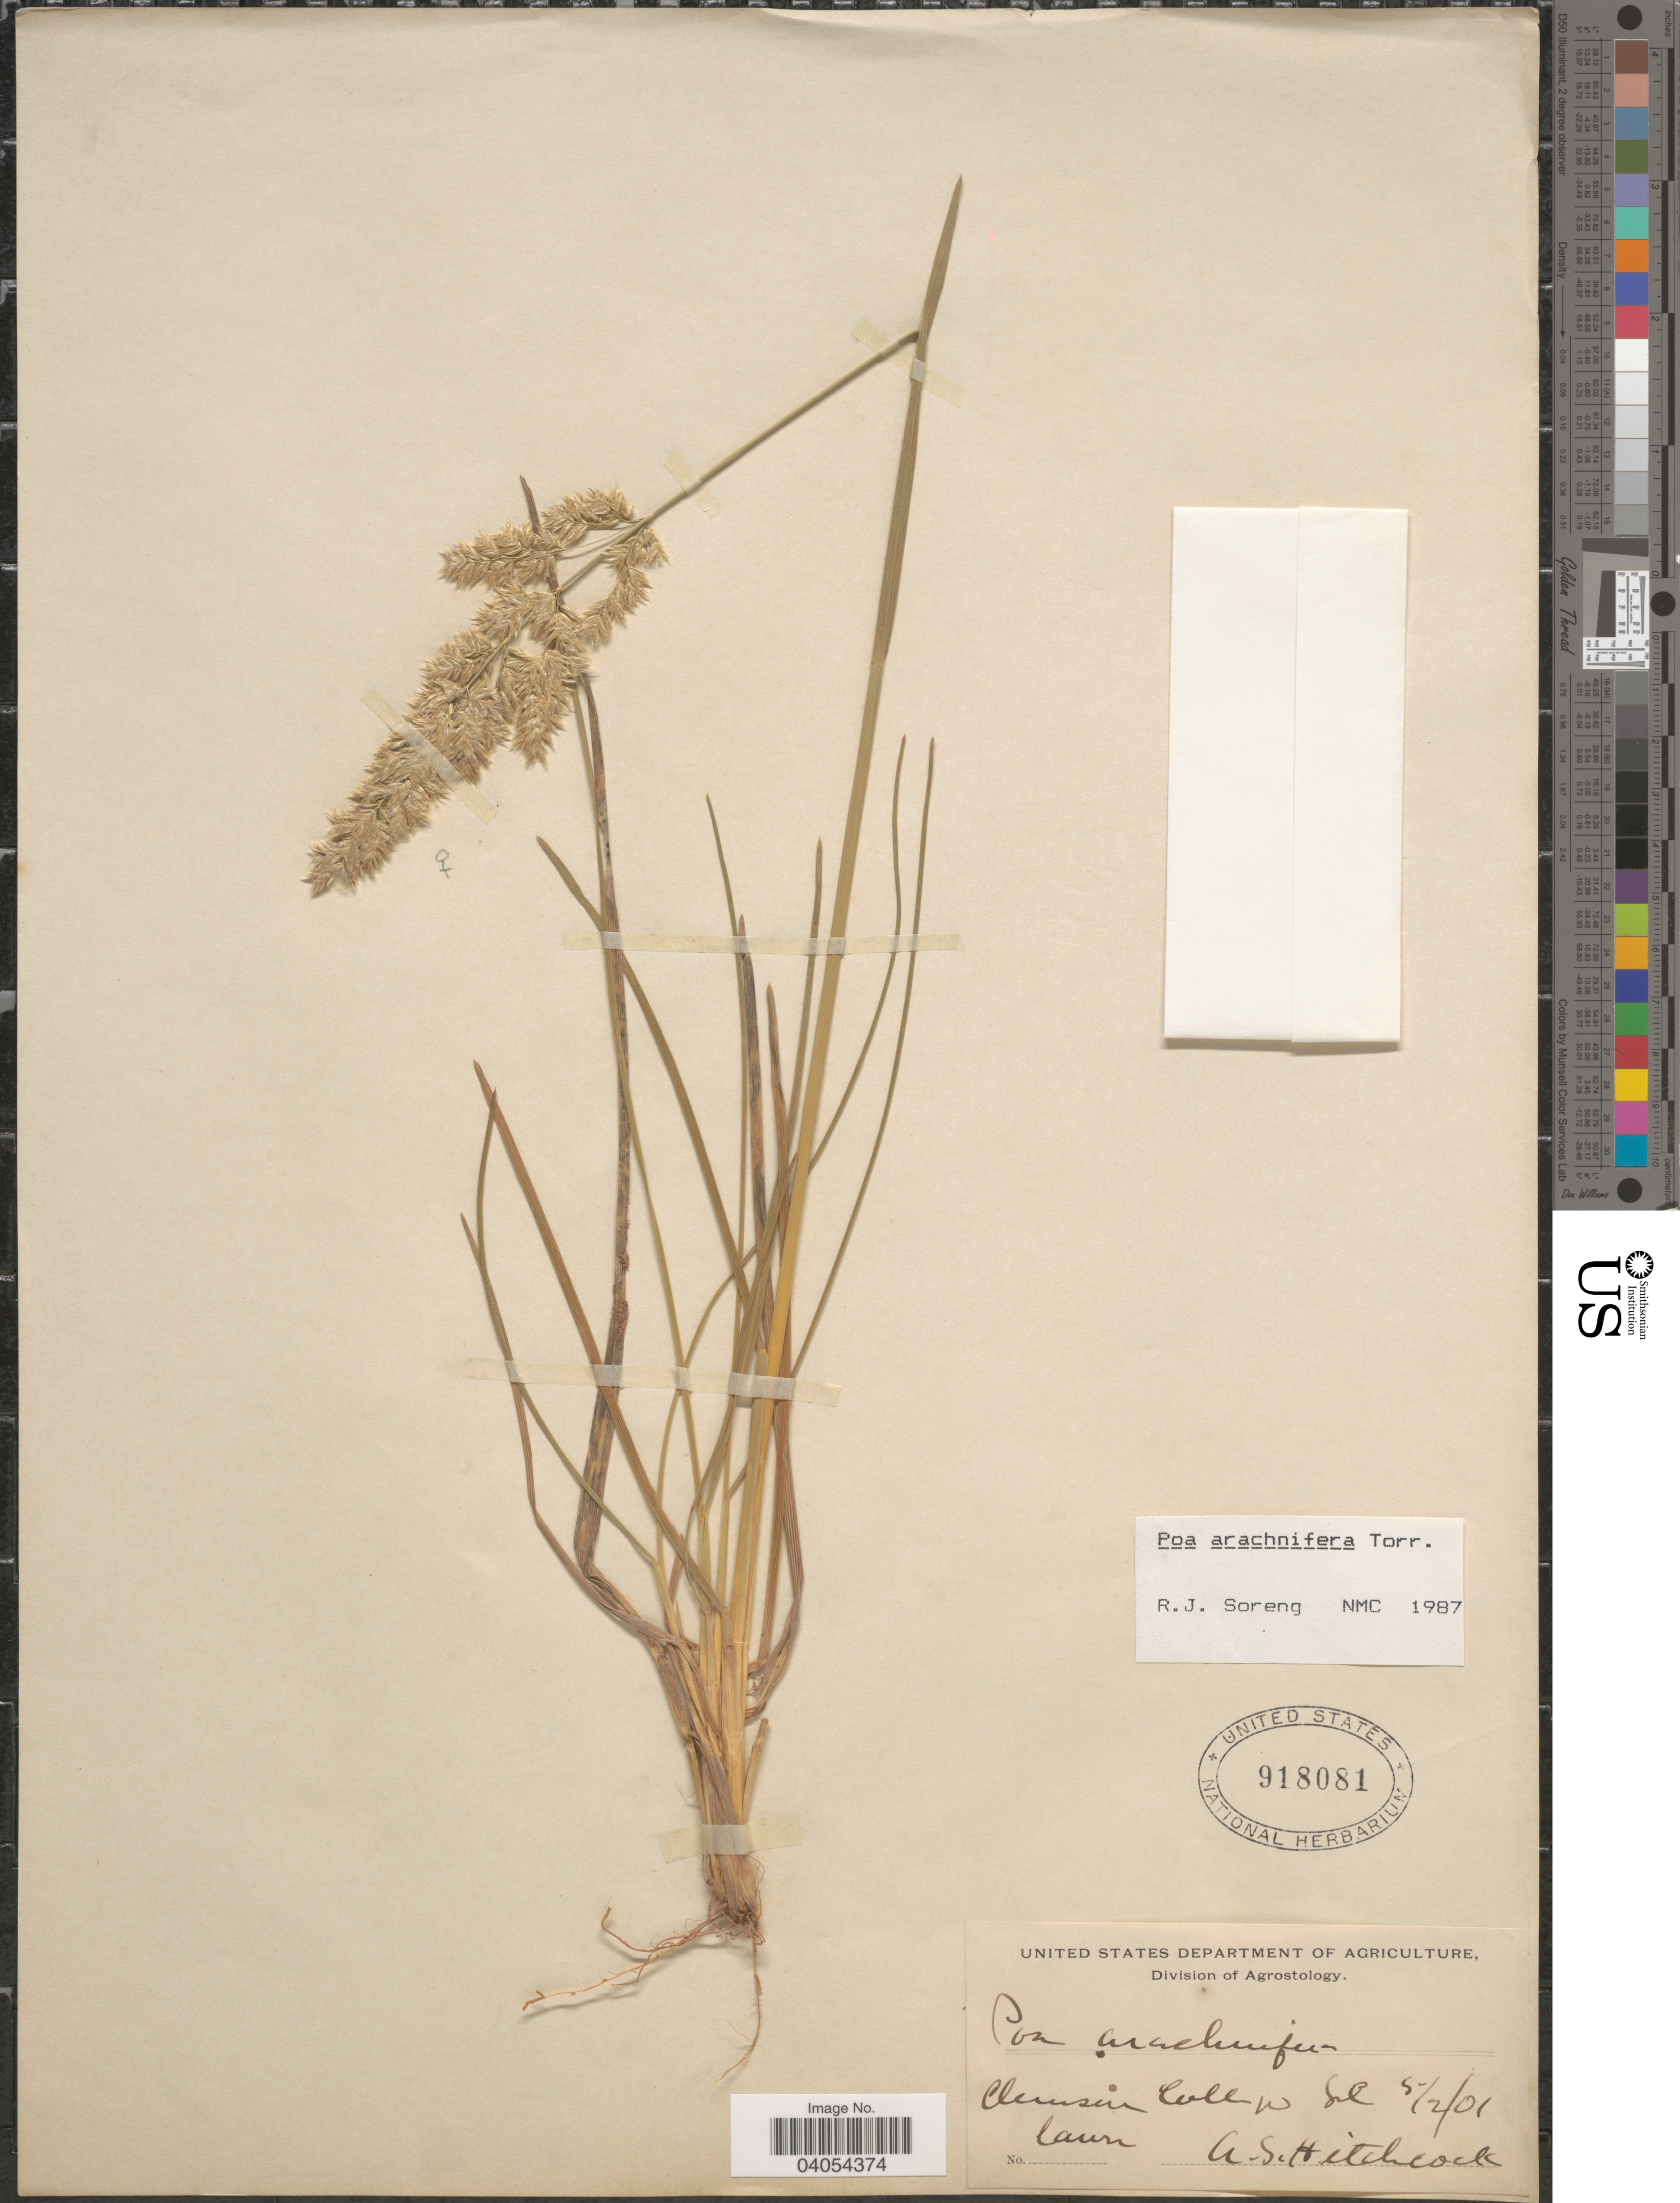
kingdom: Plantae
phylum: Tracheophyta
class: Liliopsida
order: Poales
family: Poaceae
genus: Poa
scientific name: Poa arachnifera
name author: Torr.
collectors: A. S. Hitchcock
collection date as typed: Transcribed d/m/y: 2/5/1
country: United States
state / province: South Carolina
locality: Clemson lawn.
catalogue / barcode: US 918081